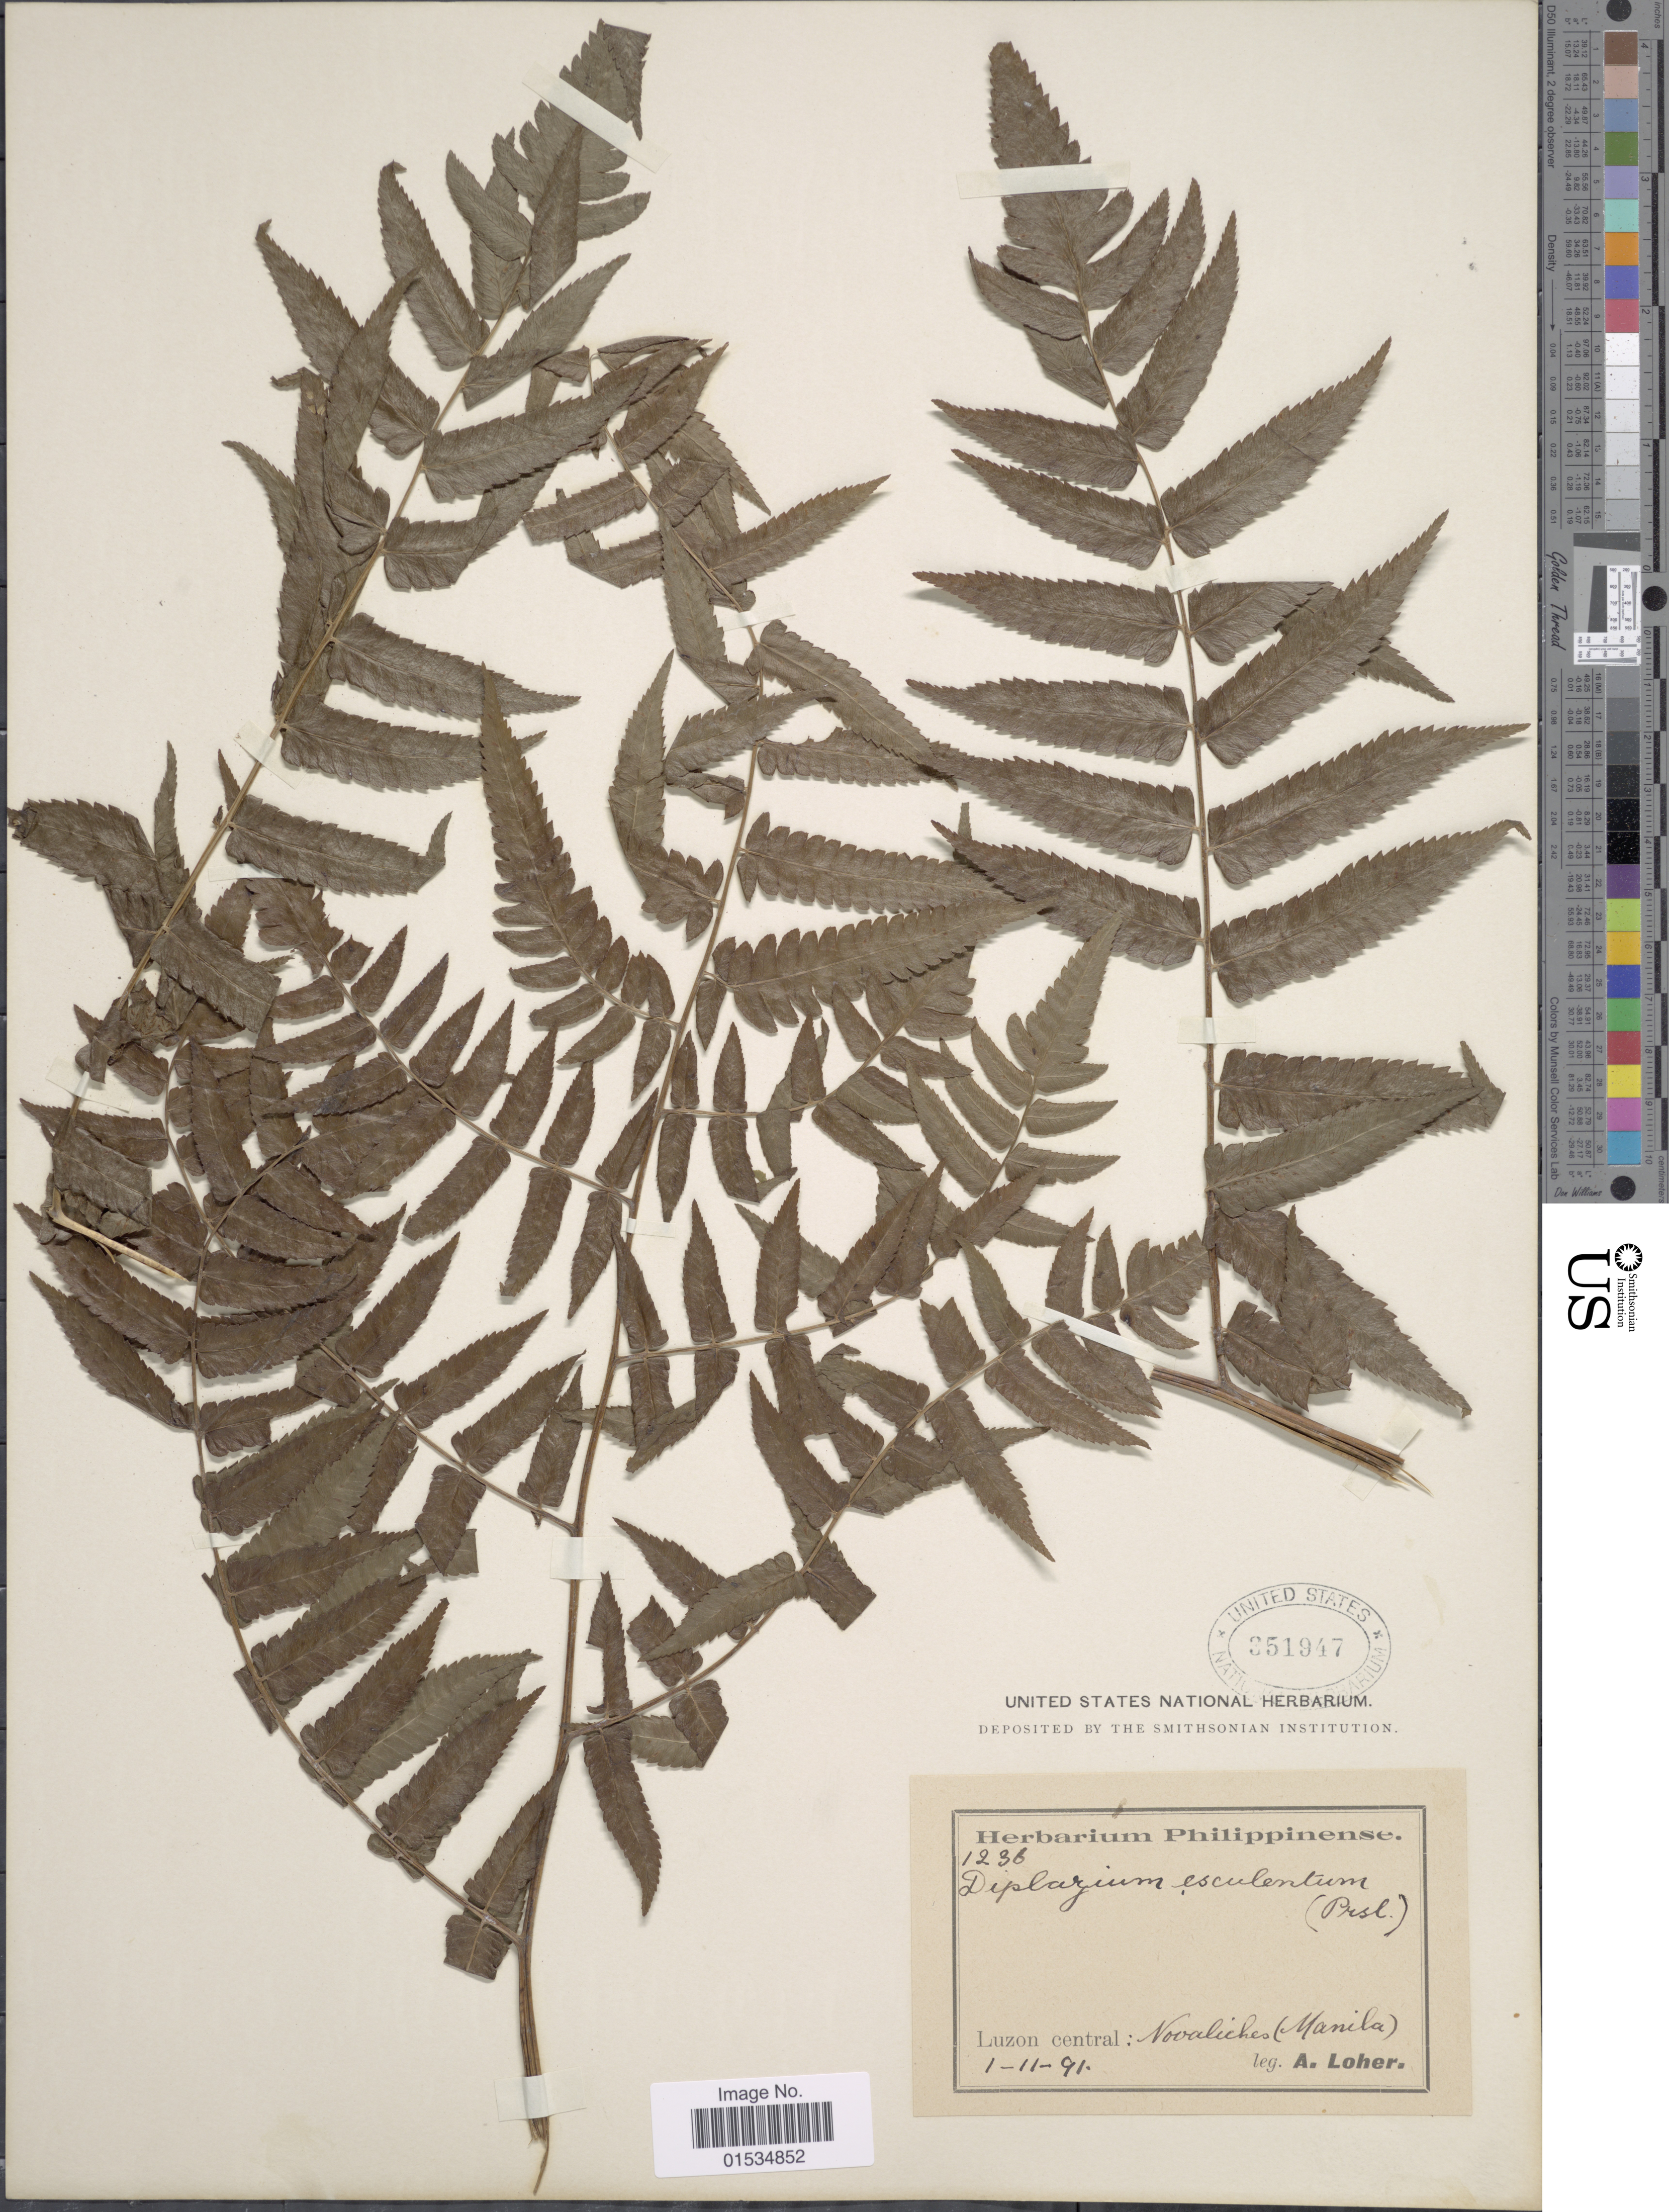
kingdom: Plantae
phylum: Tracheophyta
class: Polypodiopsida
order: Polypodiales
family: Athyriaceae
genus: Diplazium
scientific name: Diplazium esculentum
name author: (Retz.) Sw.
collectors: A. Loher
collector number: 1236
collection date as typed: Transcribed d/m/y: 1/11/91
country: Philippines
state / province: Central Luzon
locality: Novaliches (Manila)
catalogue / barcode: US 351947